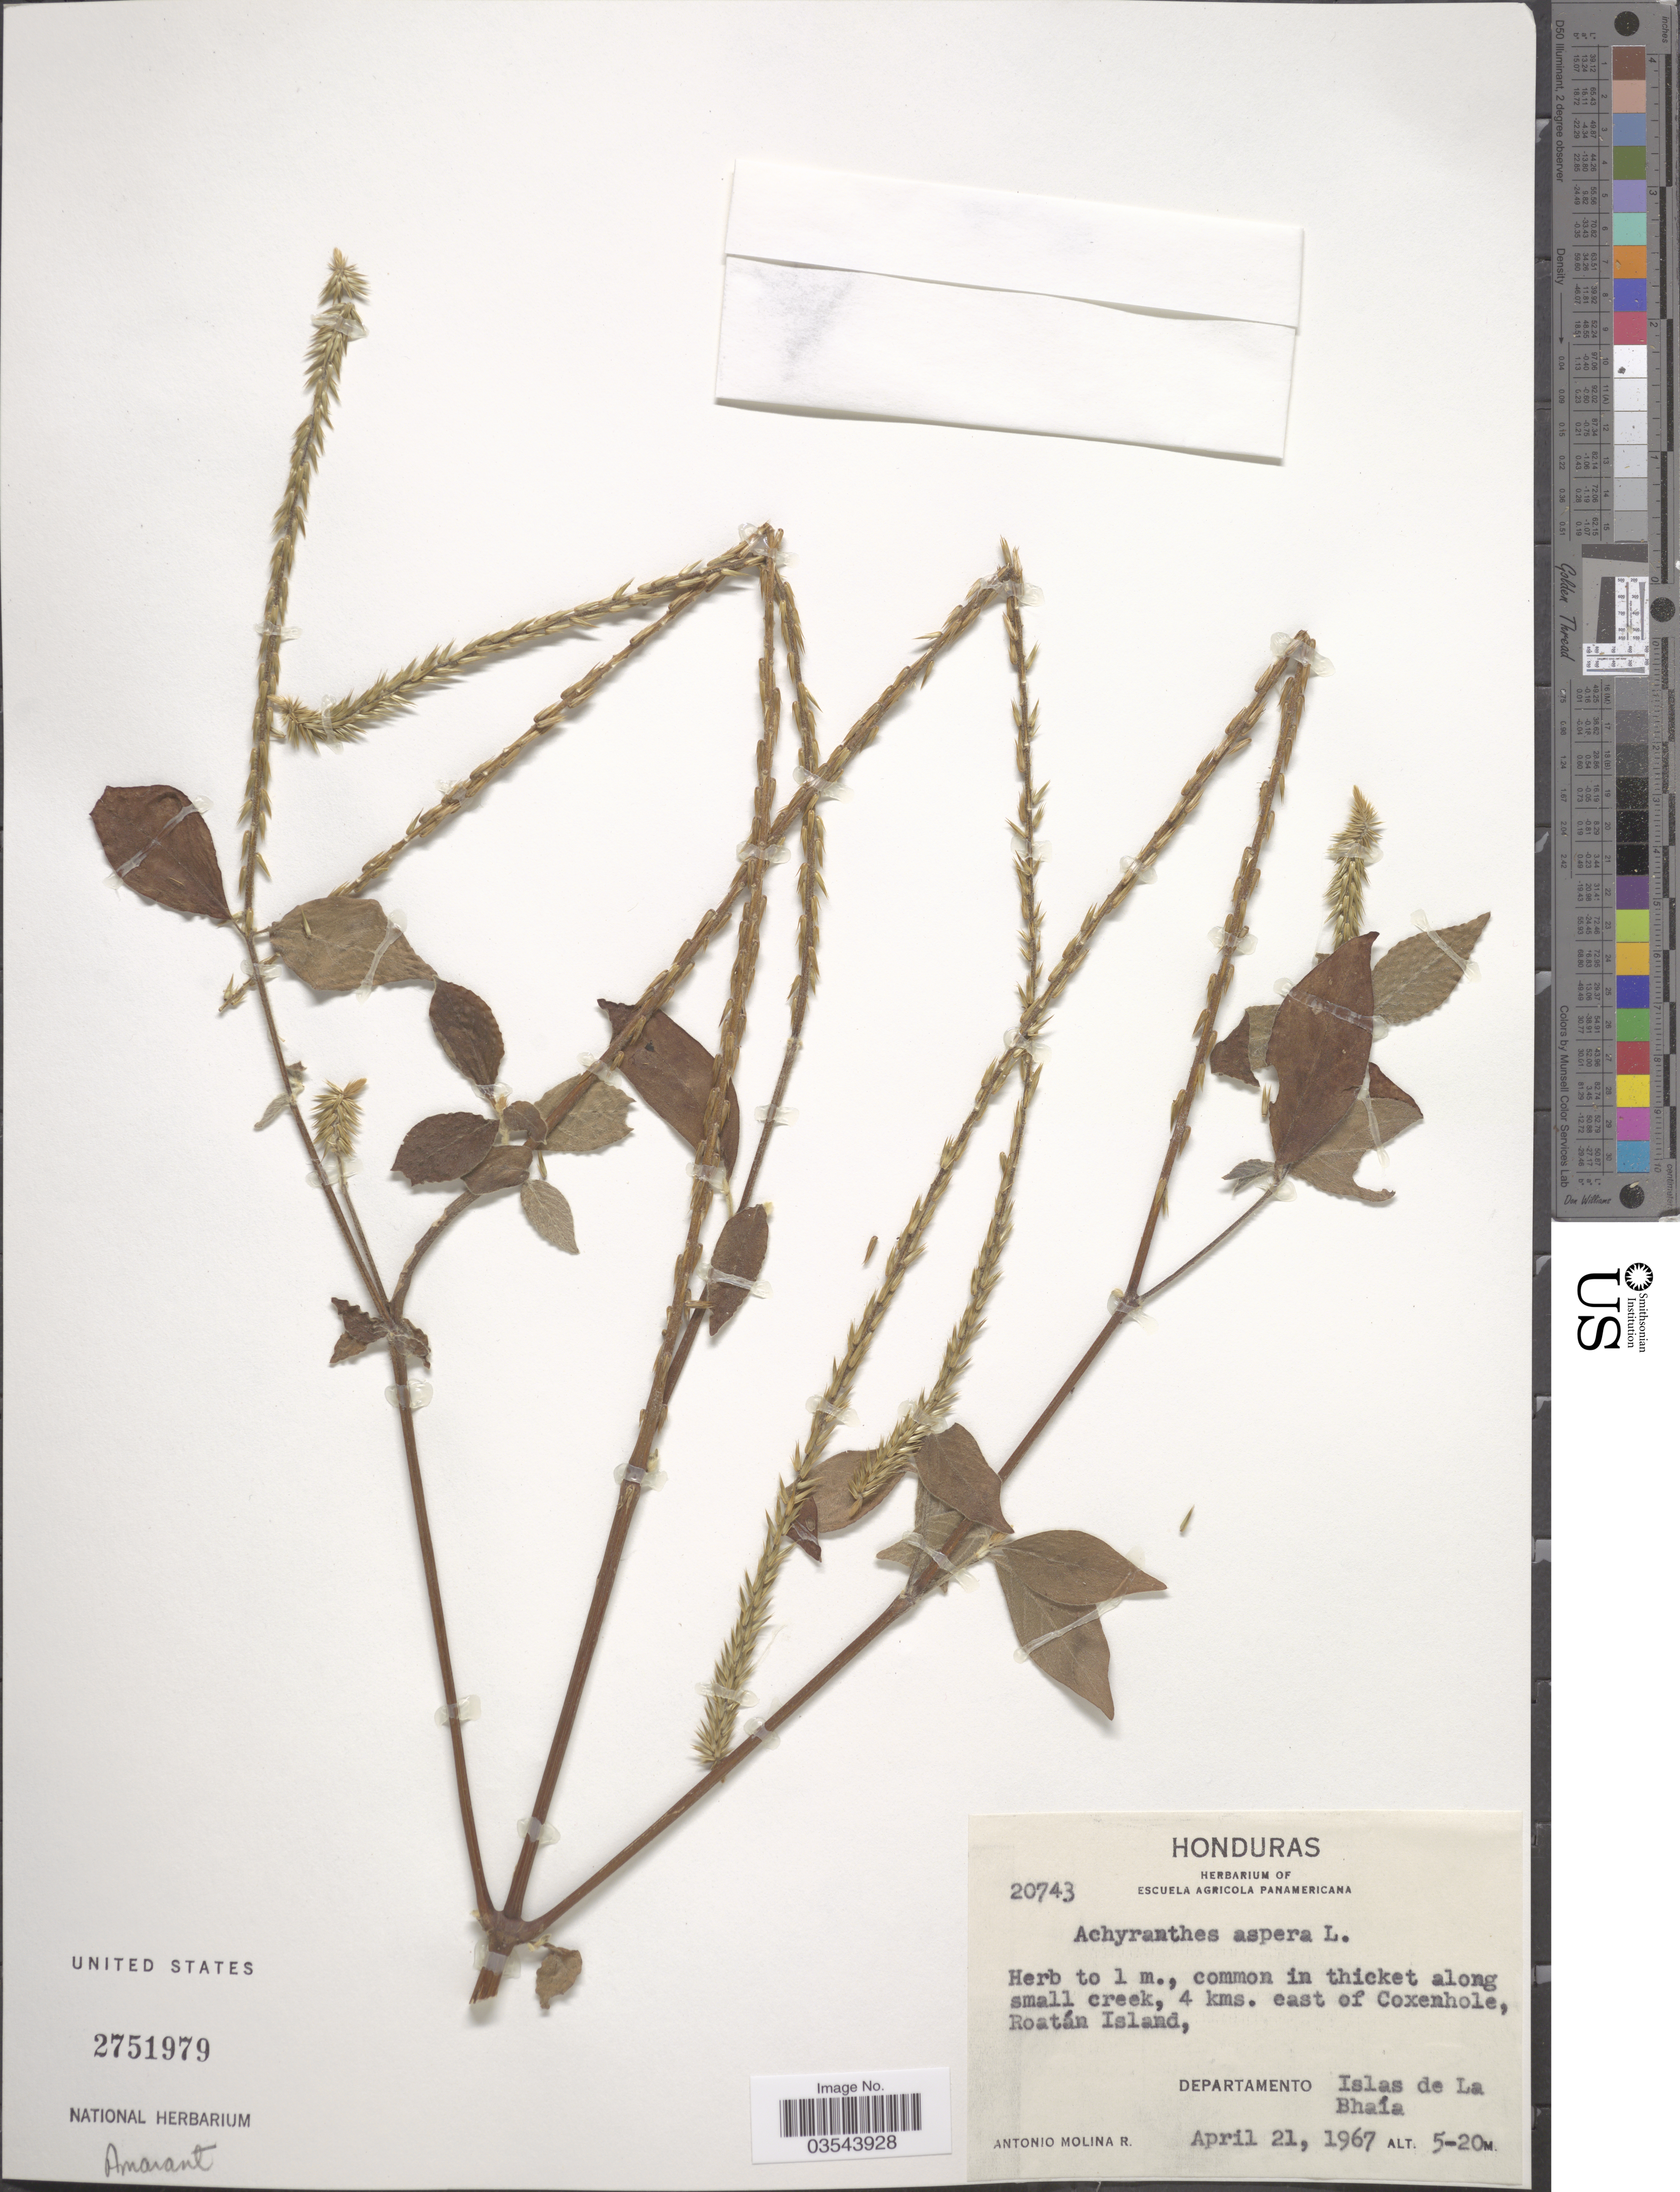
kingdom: Plantae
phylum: Tracheophyta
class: Magnoliopsida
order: Caryophyllales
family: Amaranthaceae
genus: Achyranthes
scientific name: Achyranthes aspera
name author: L.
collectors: A. Molina R.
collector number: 20743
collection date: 1967-04-21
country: Honduras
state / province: Islas de la Bahía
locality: Common in thicket along small creek, 4 kms. east of Coxenhole, Roatán Island, Departamento Islas de La Bhaía.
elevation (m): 5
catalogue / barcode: US 2751979